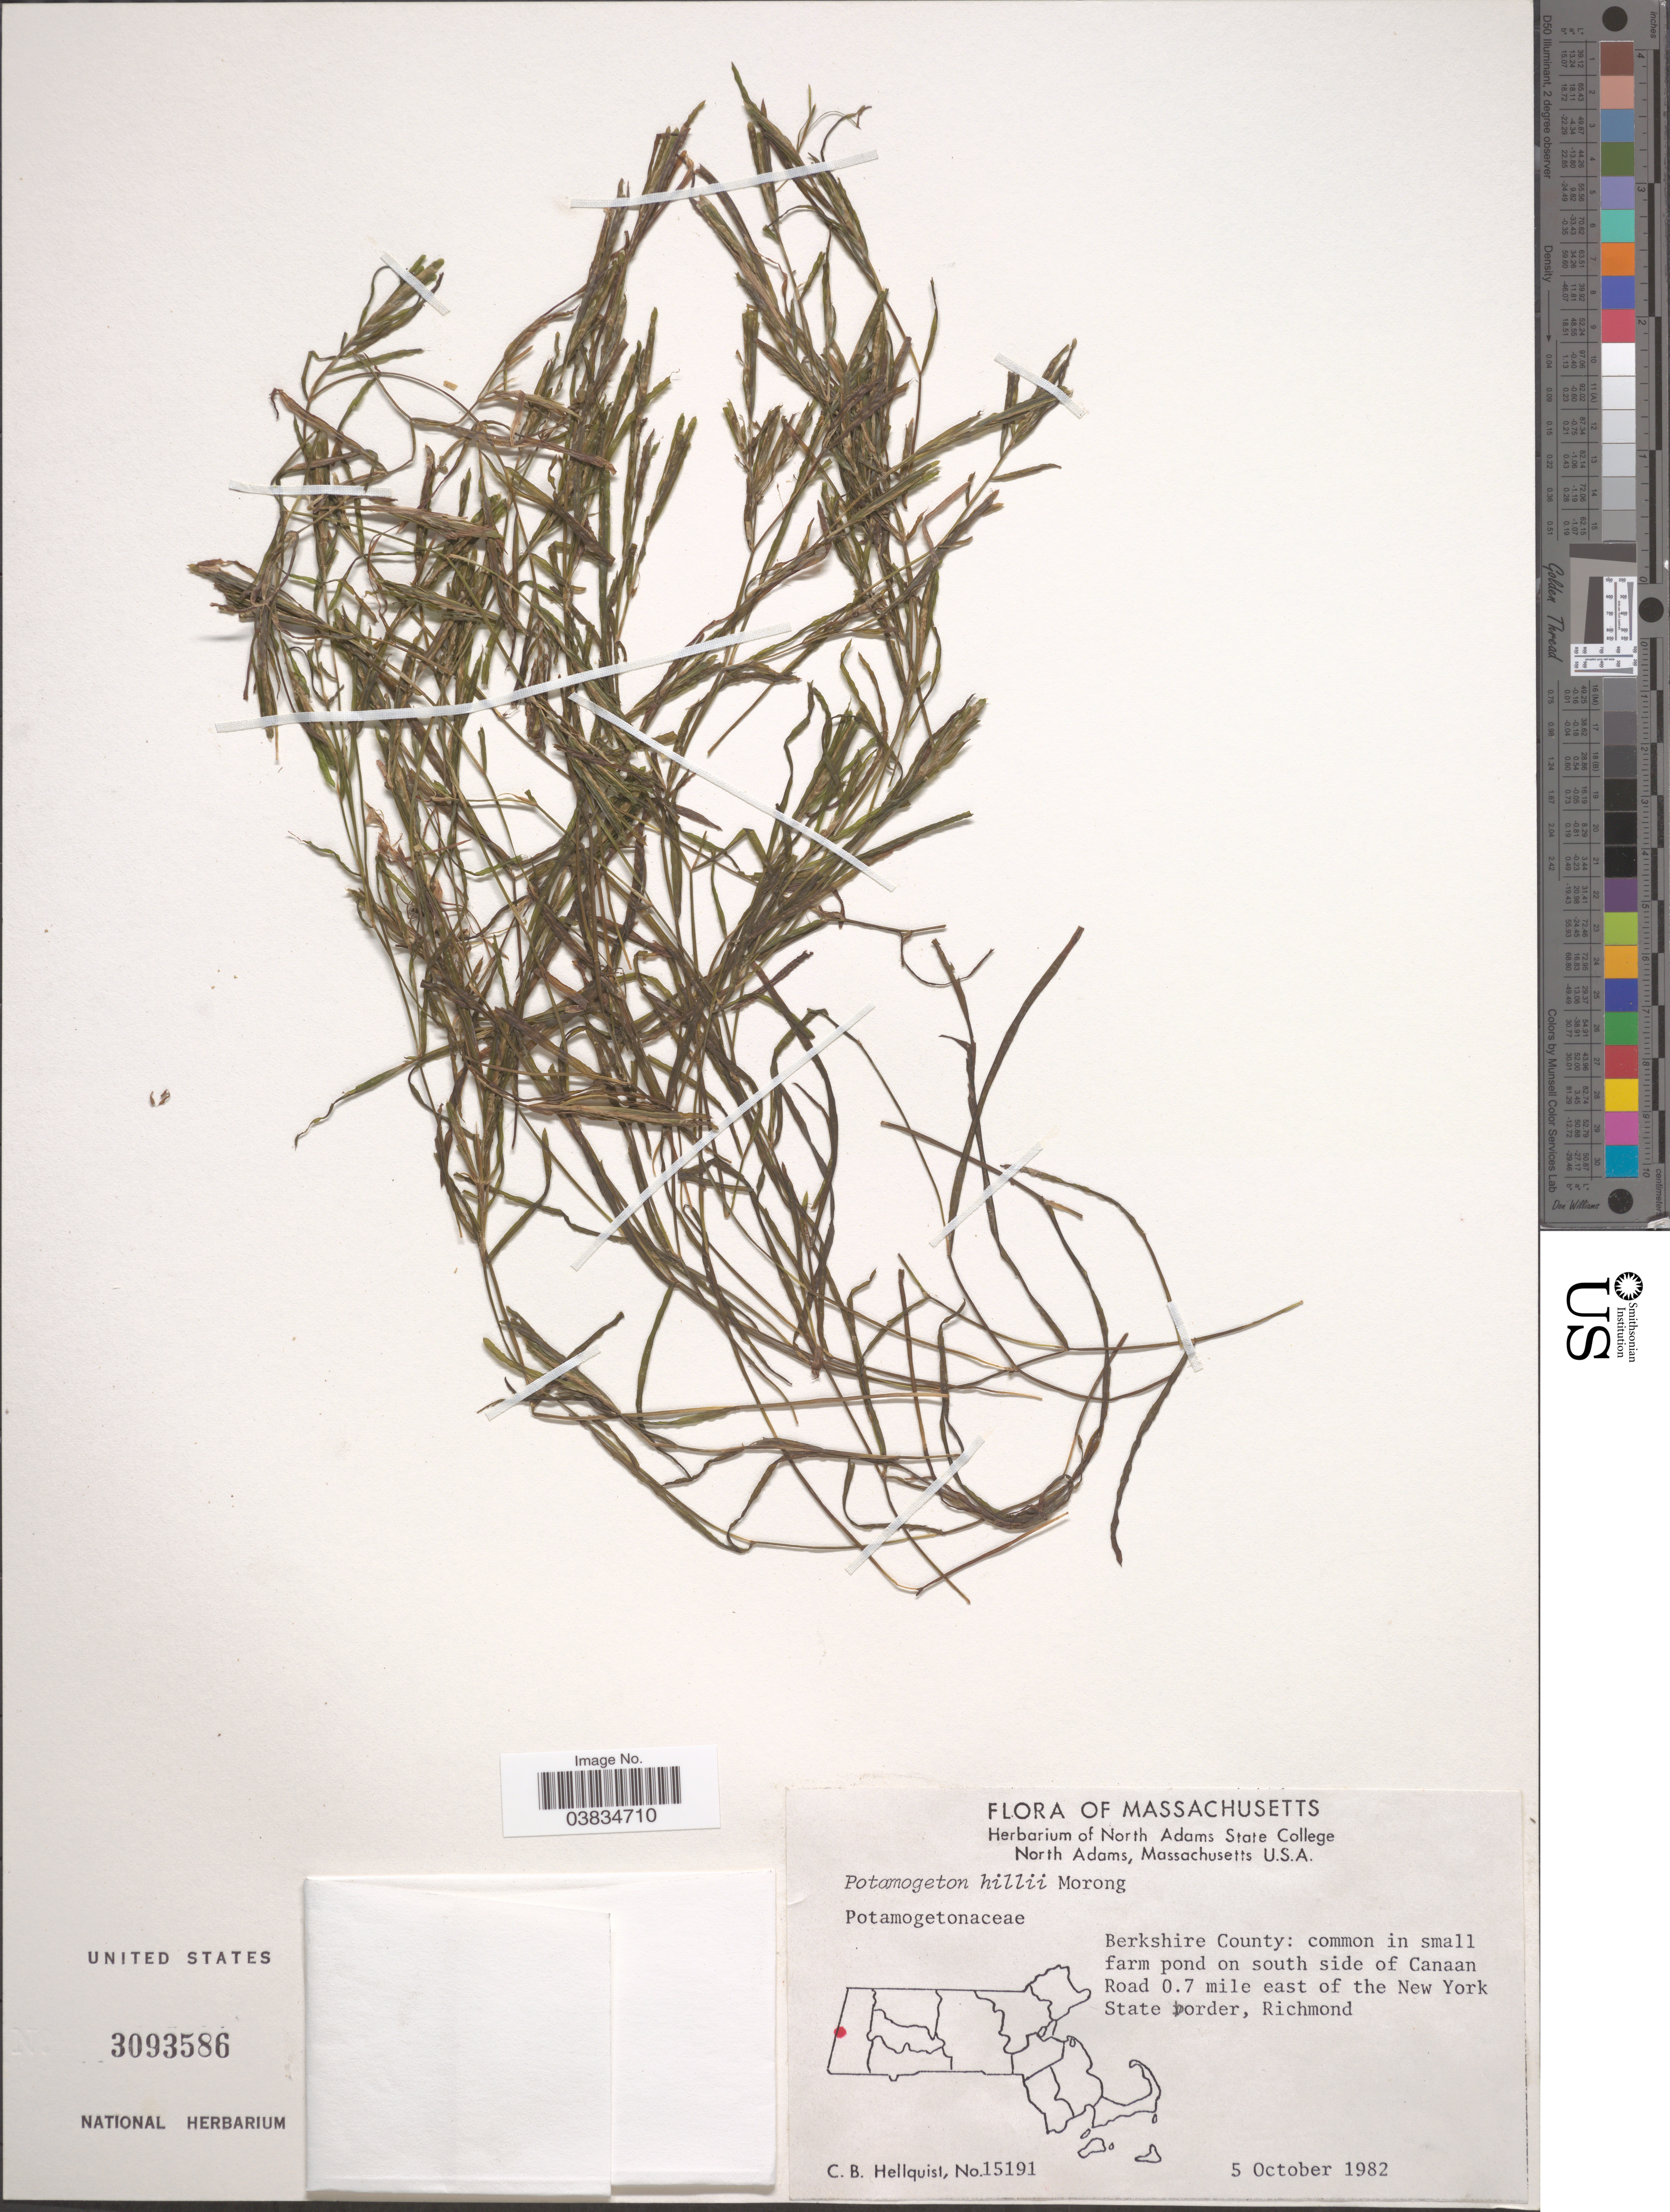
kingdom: Plantae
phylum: Tracheophyta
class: Liliopsida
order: Alismatales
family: Potamogetonaceae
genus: Potamogeton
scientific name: Potamogeton hillii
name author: Morong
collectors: C. Hellquist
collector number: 15191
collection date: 1982-10-05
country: United States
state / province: Massachusetts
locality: Berkshire County: common in small farm pond on south side of Canaan Road 0.7 mile east of the New York State border, Richmond.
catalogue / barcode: US 3093586